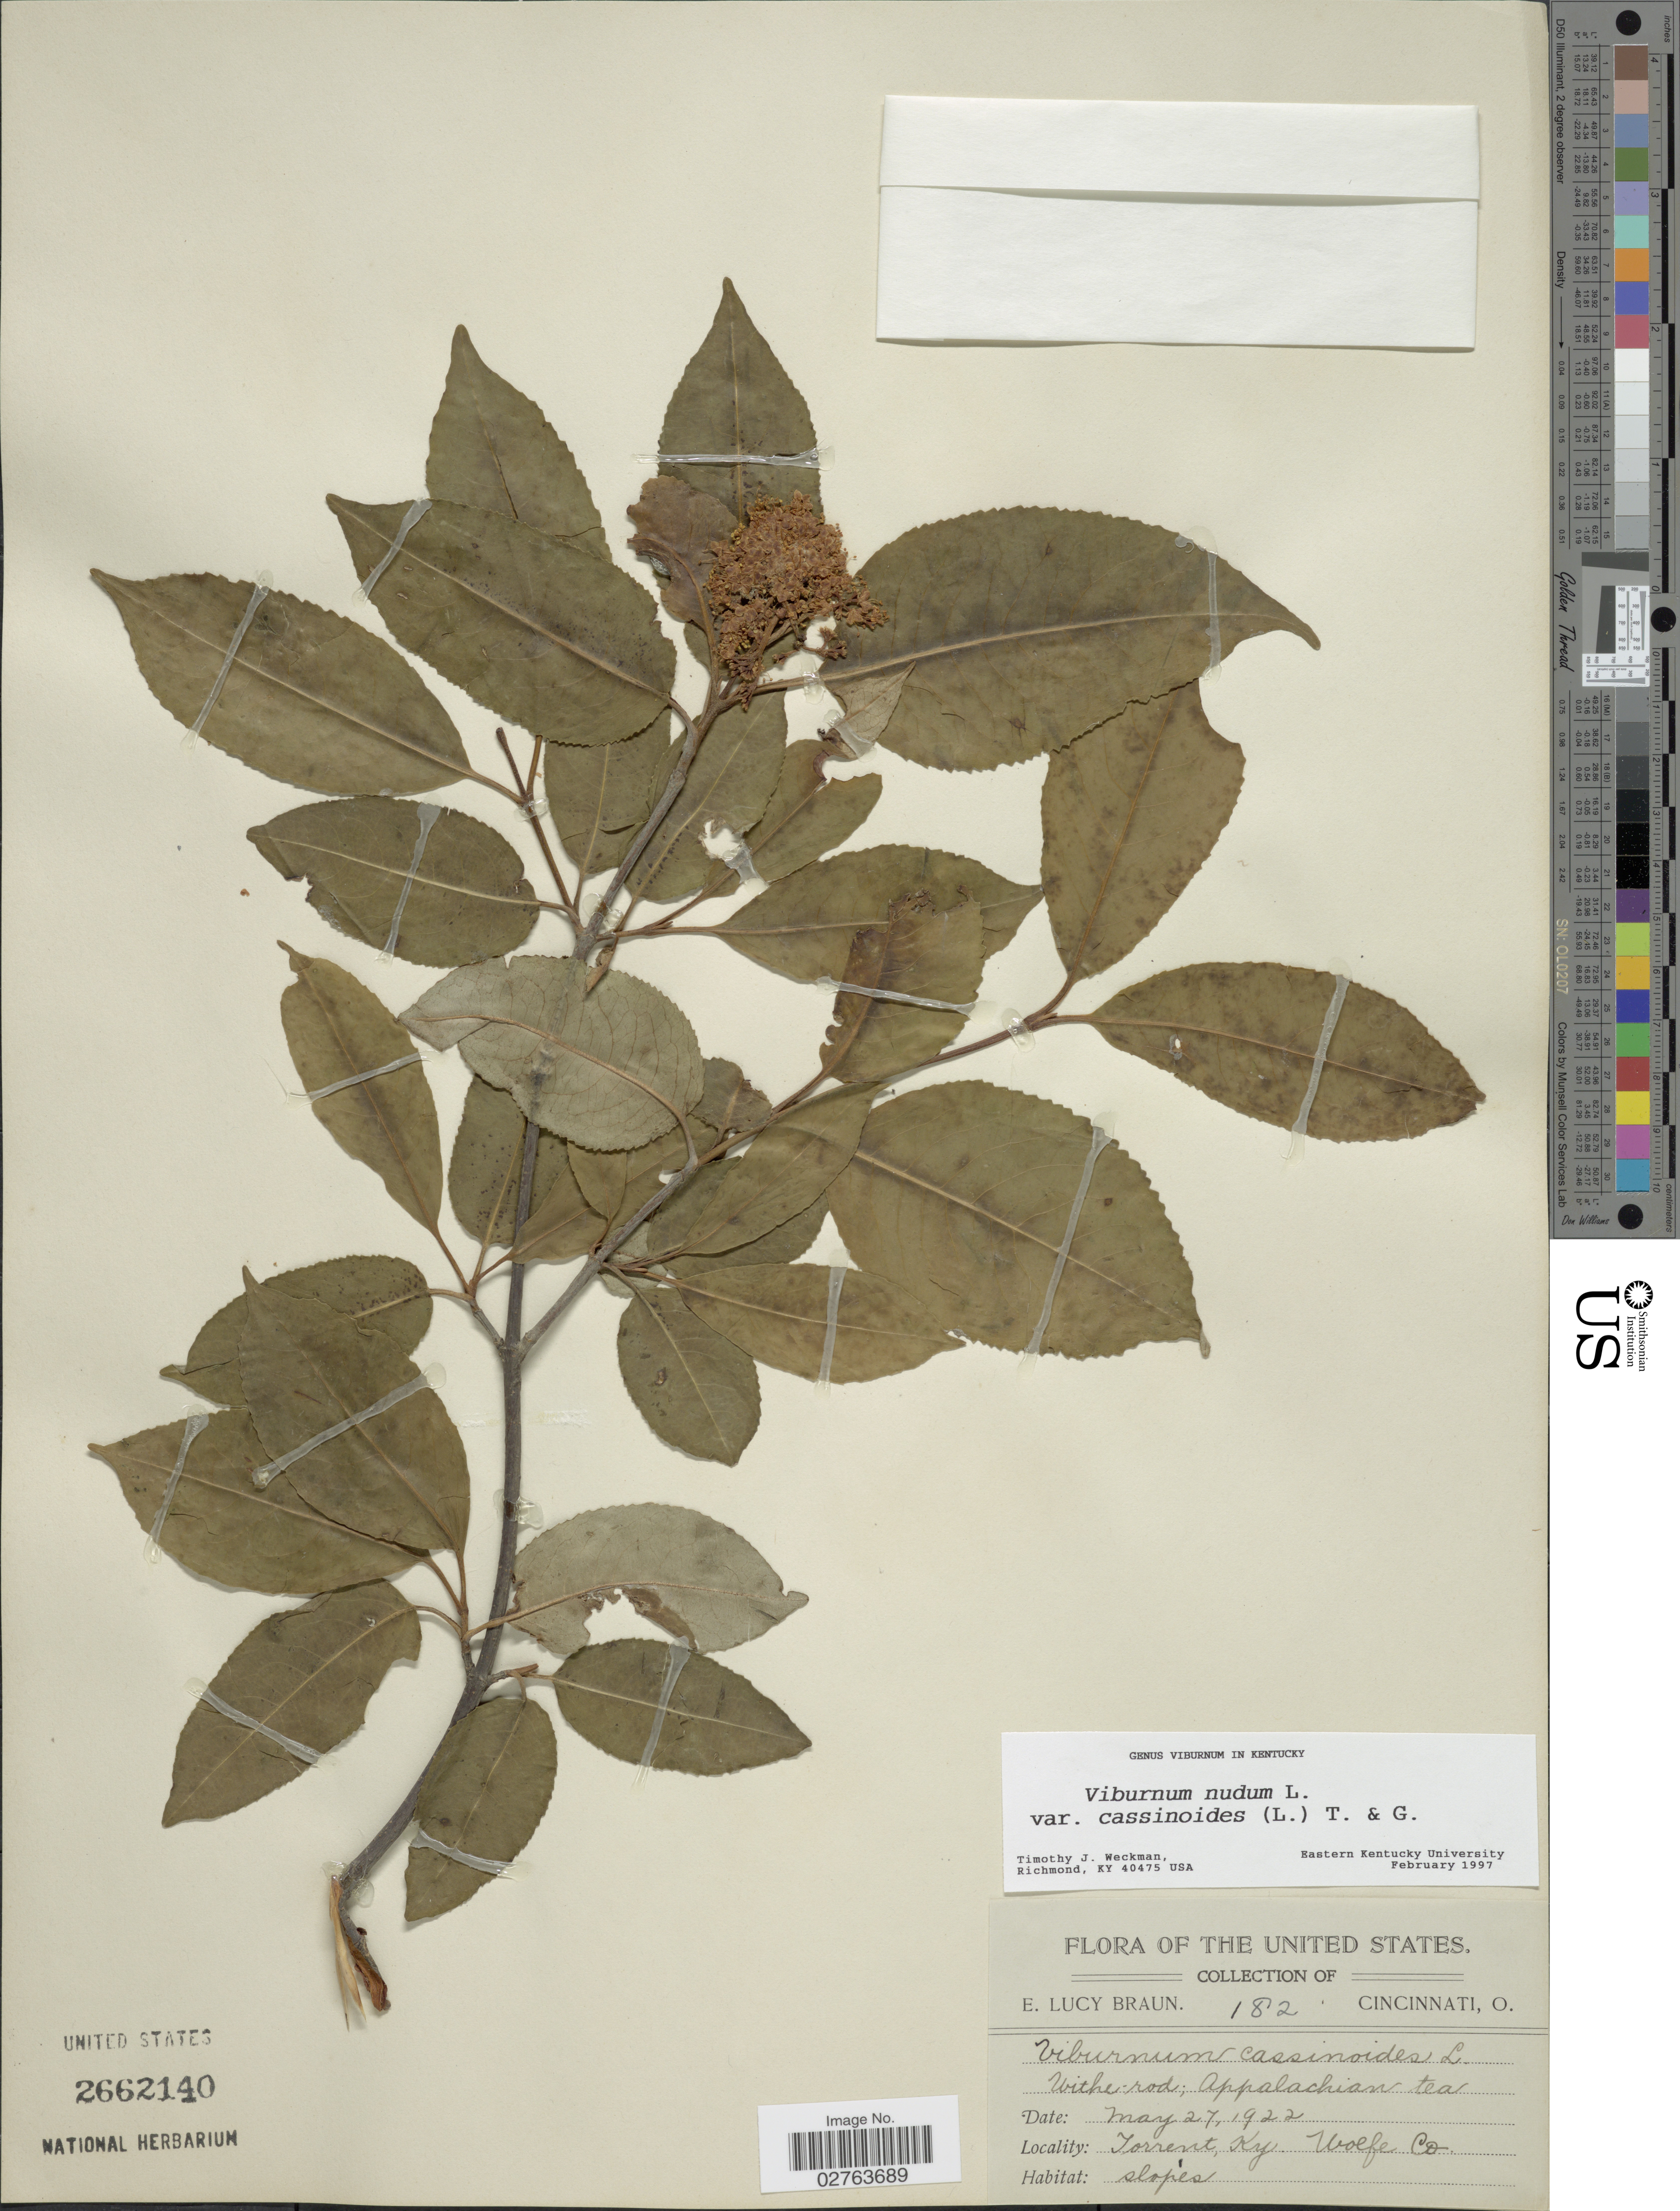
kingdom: Plantae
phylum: Tracheophyta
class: Magnoliopsida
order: Dipsacales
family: Viburnaceae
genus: Viburnum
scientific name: Viburnum nudum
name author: L.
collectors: E. L. Braun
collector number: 182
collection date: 1922-05-27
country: United States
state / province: Kentucky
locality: Torrent. Wolfe Co.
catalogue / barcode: US 2662140